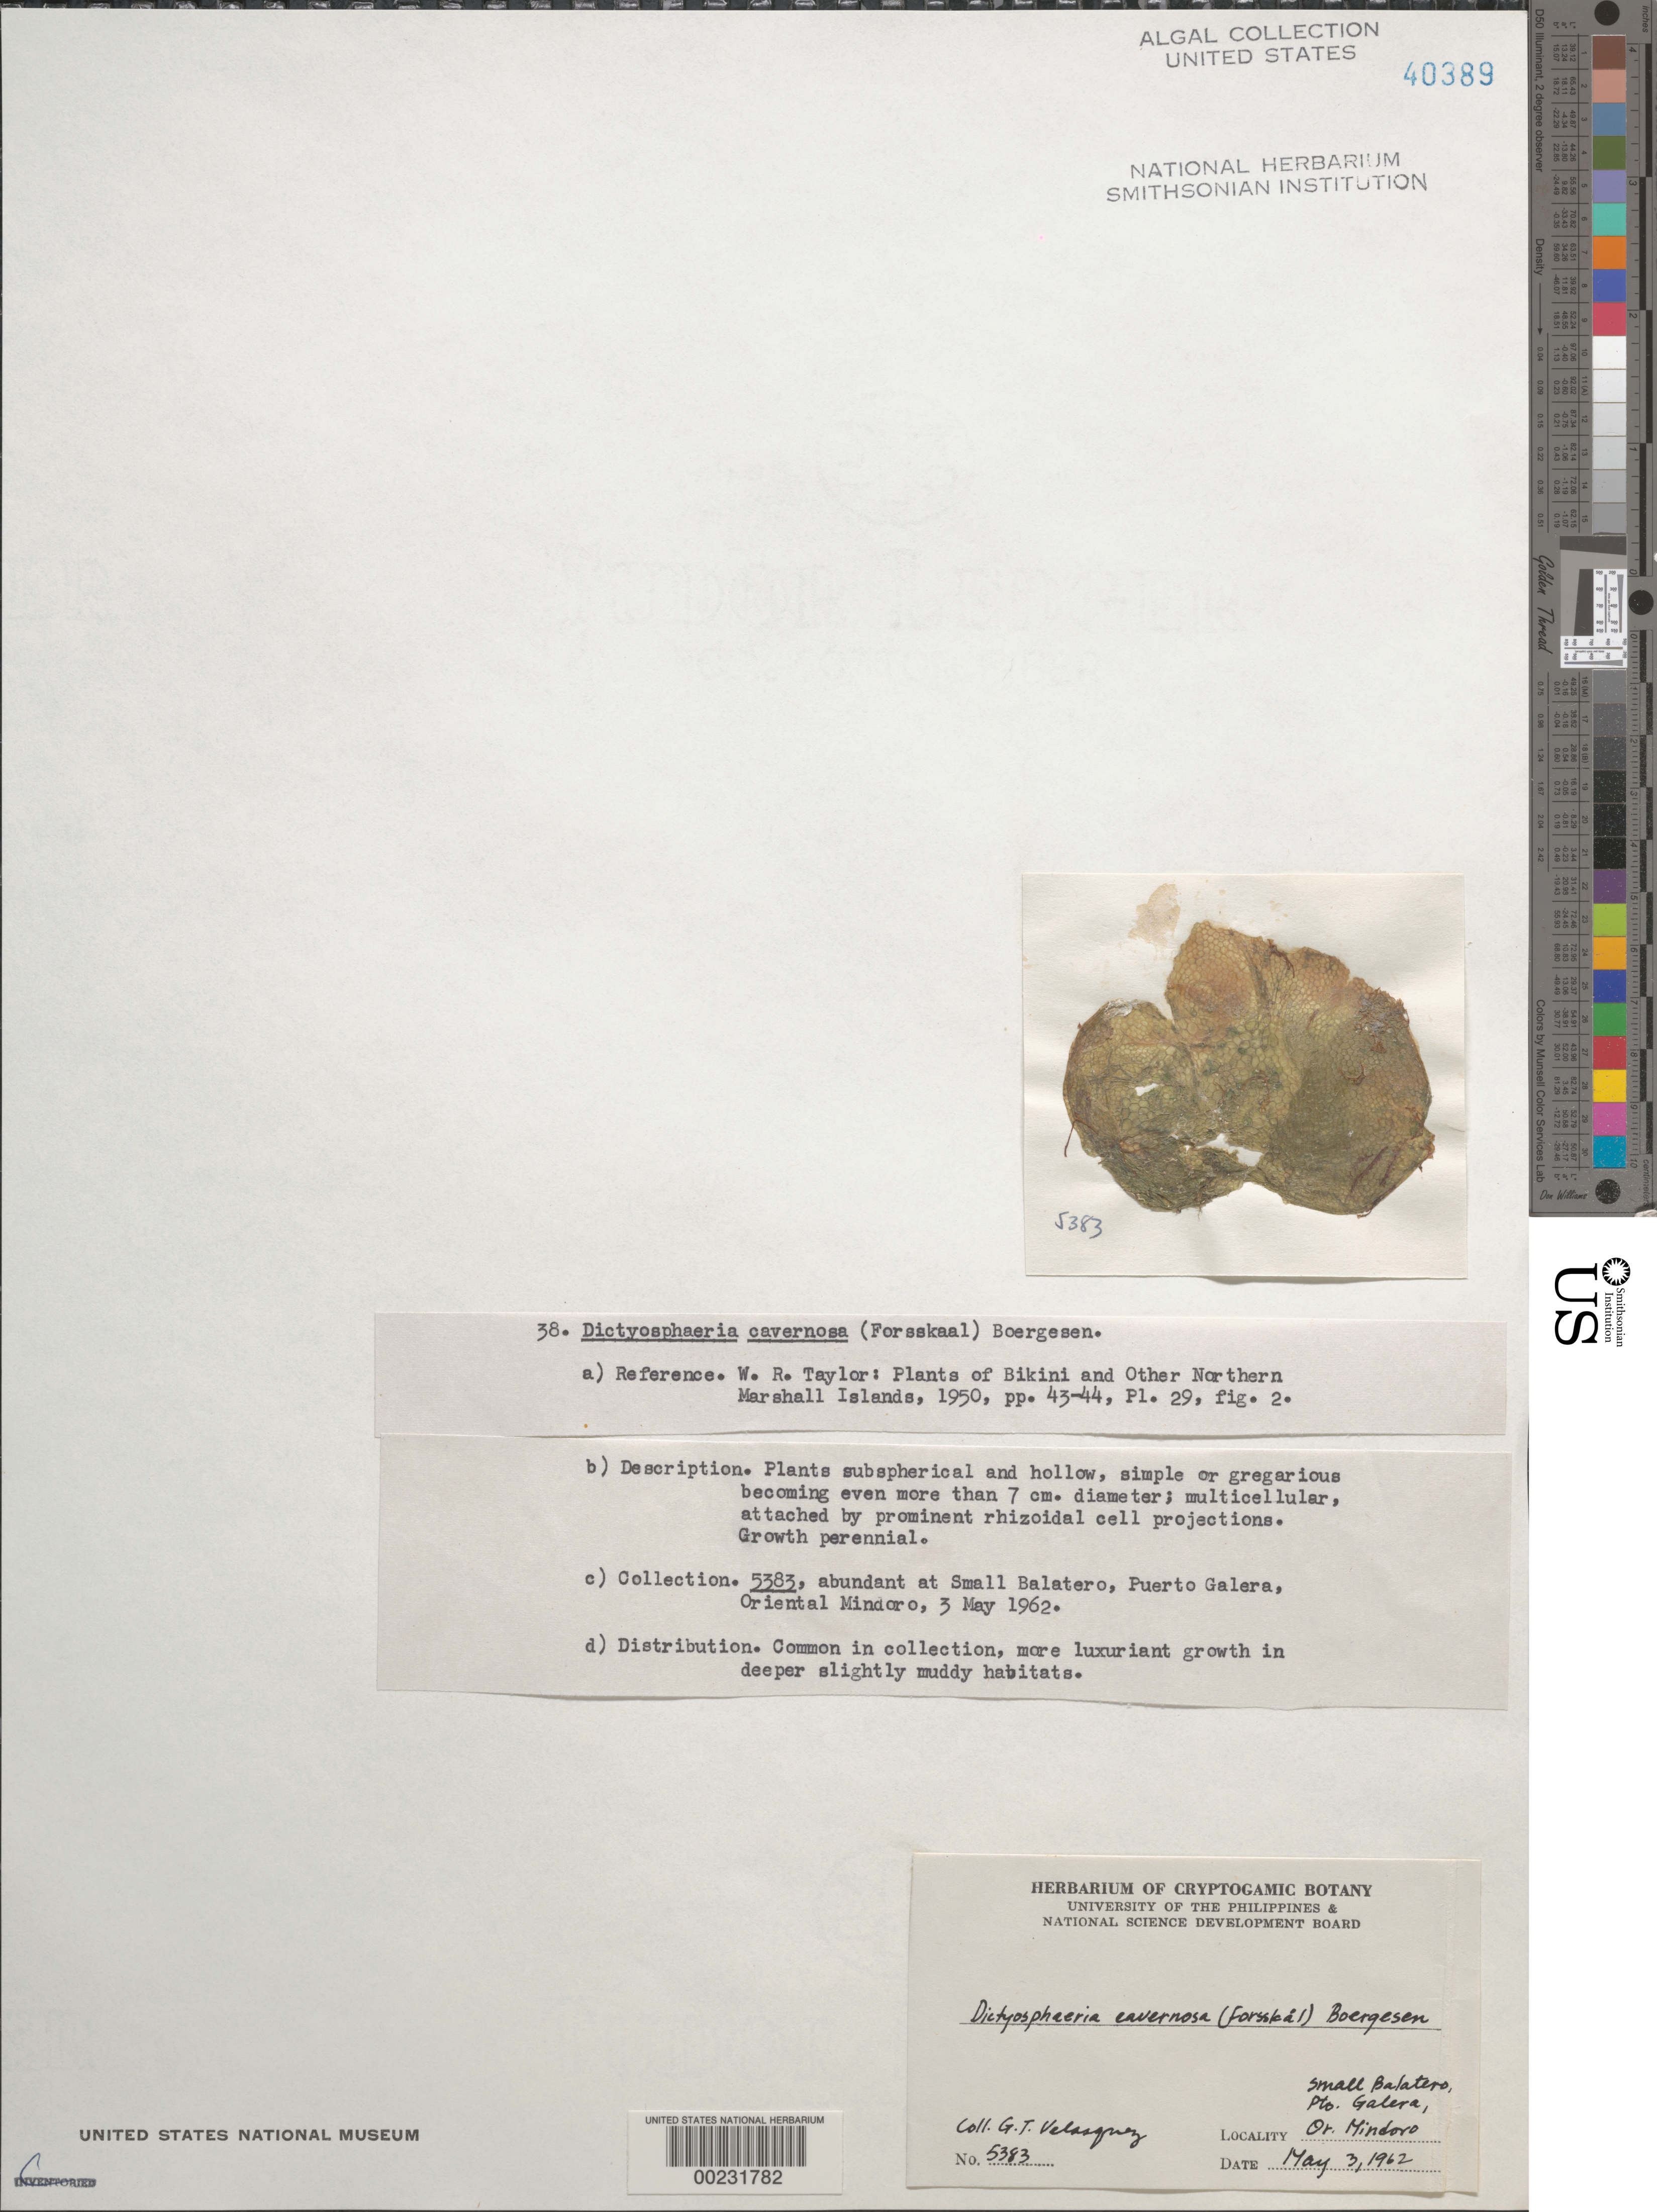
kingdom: Plantae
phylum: Chlorophyta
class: Ulvophyceae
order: Siphonocladales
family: Siphonocladaceae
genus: Dictyosphaeria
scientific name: Dictyosphaeria cavernosa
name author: (Forssk.) Børgesen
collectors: G. Velasquez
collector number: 5383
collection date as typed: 03 May 1962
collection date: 1962-05-03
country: Philippines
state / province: Mimaropa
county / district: Mindoro Oriental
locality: Small balatero, puerto galera, oriental mindoro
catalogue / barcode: US 40389